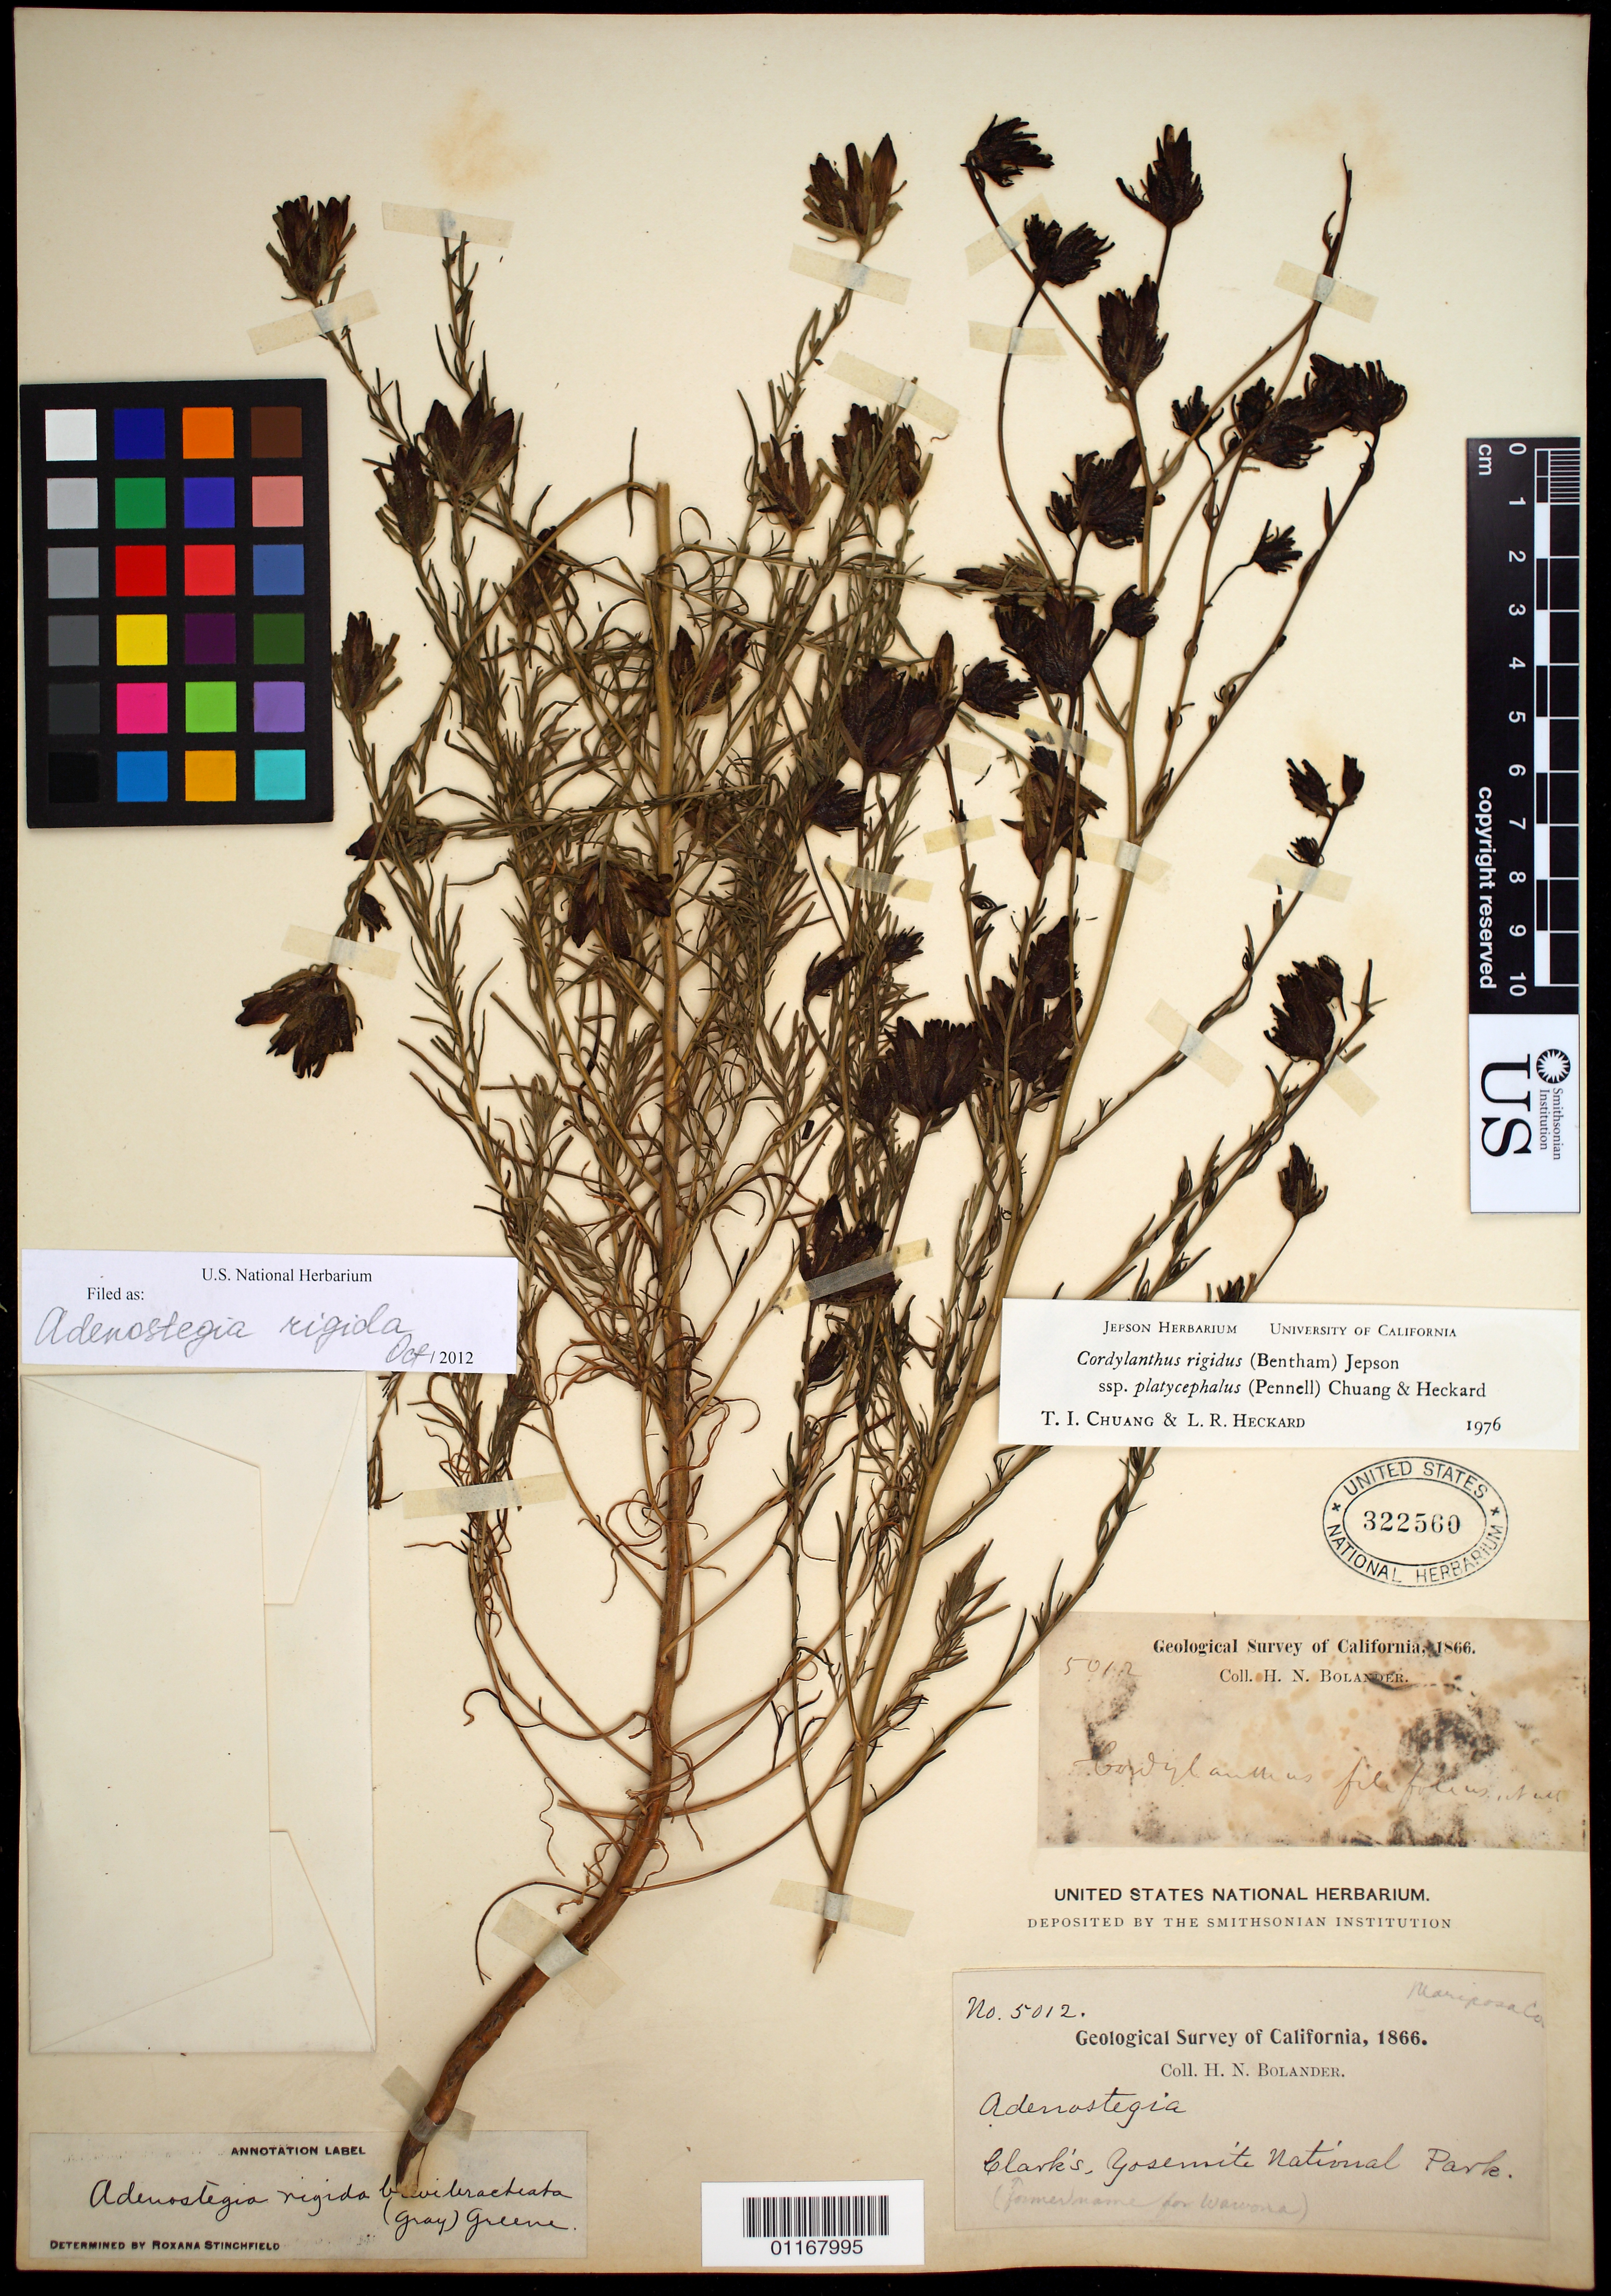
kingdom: Plantae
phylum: Tracheophyta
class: Magnoliopsida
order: Lamiales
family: Orobanchaceae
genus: Cordylanthus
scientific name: Cordylanthus rigidus subsp. rigidus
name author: (Benth.) Jeps.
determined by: Barringer, K. A.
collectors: H. Bolander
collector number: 5012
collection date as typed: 1866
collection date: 1866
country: United States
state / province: California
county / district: Mariposa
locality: Clark's (former name for Wawona), Yosemite National Park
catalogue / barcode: US 322560